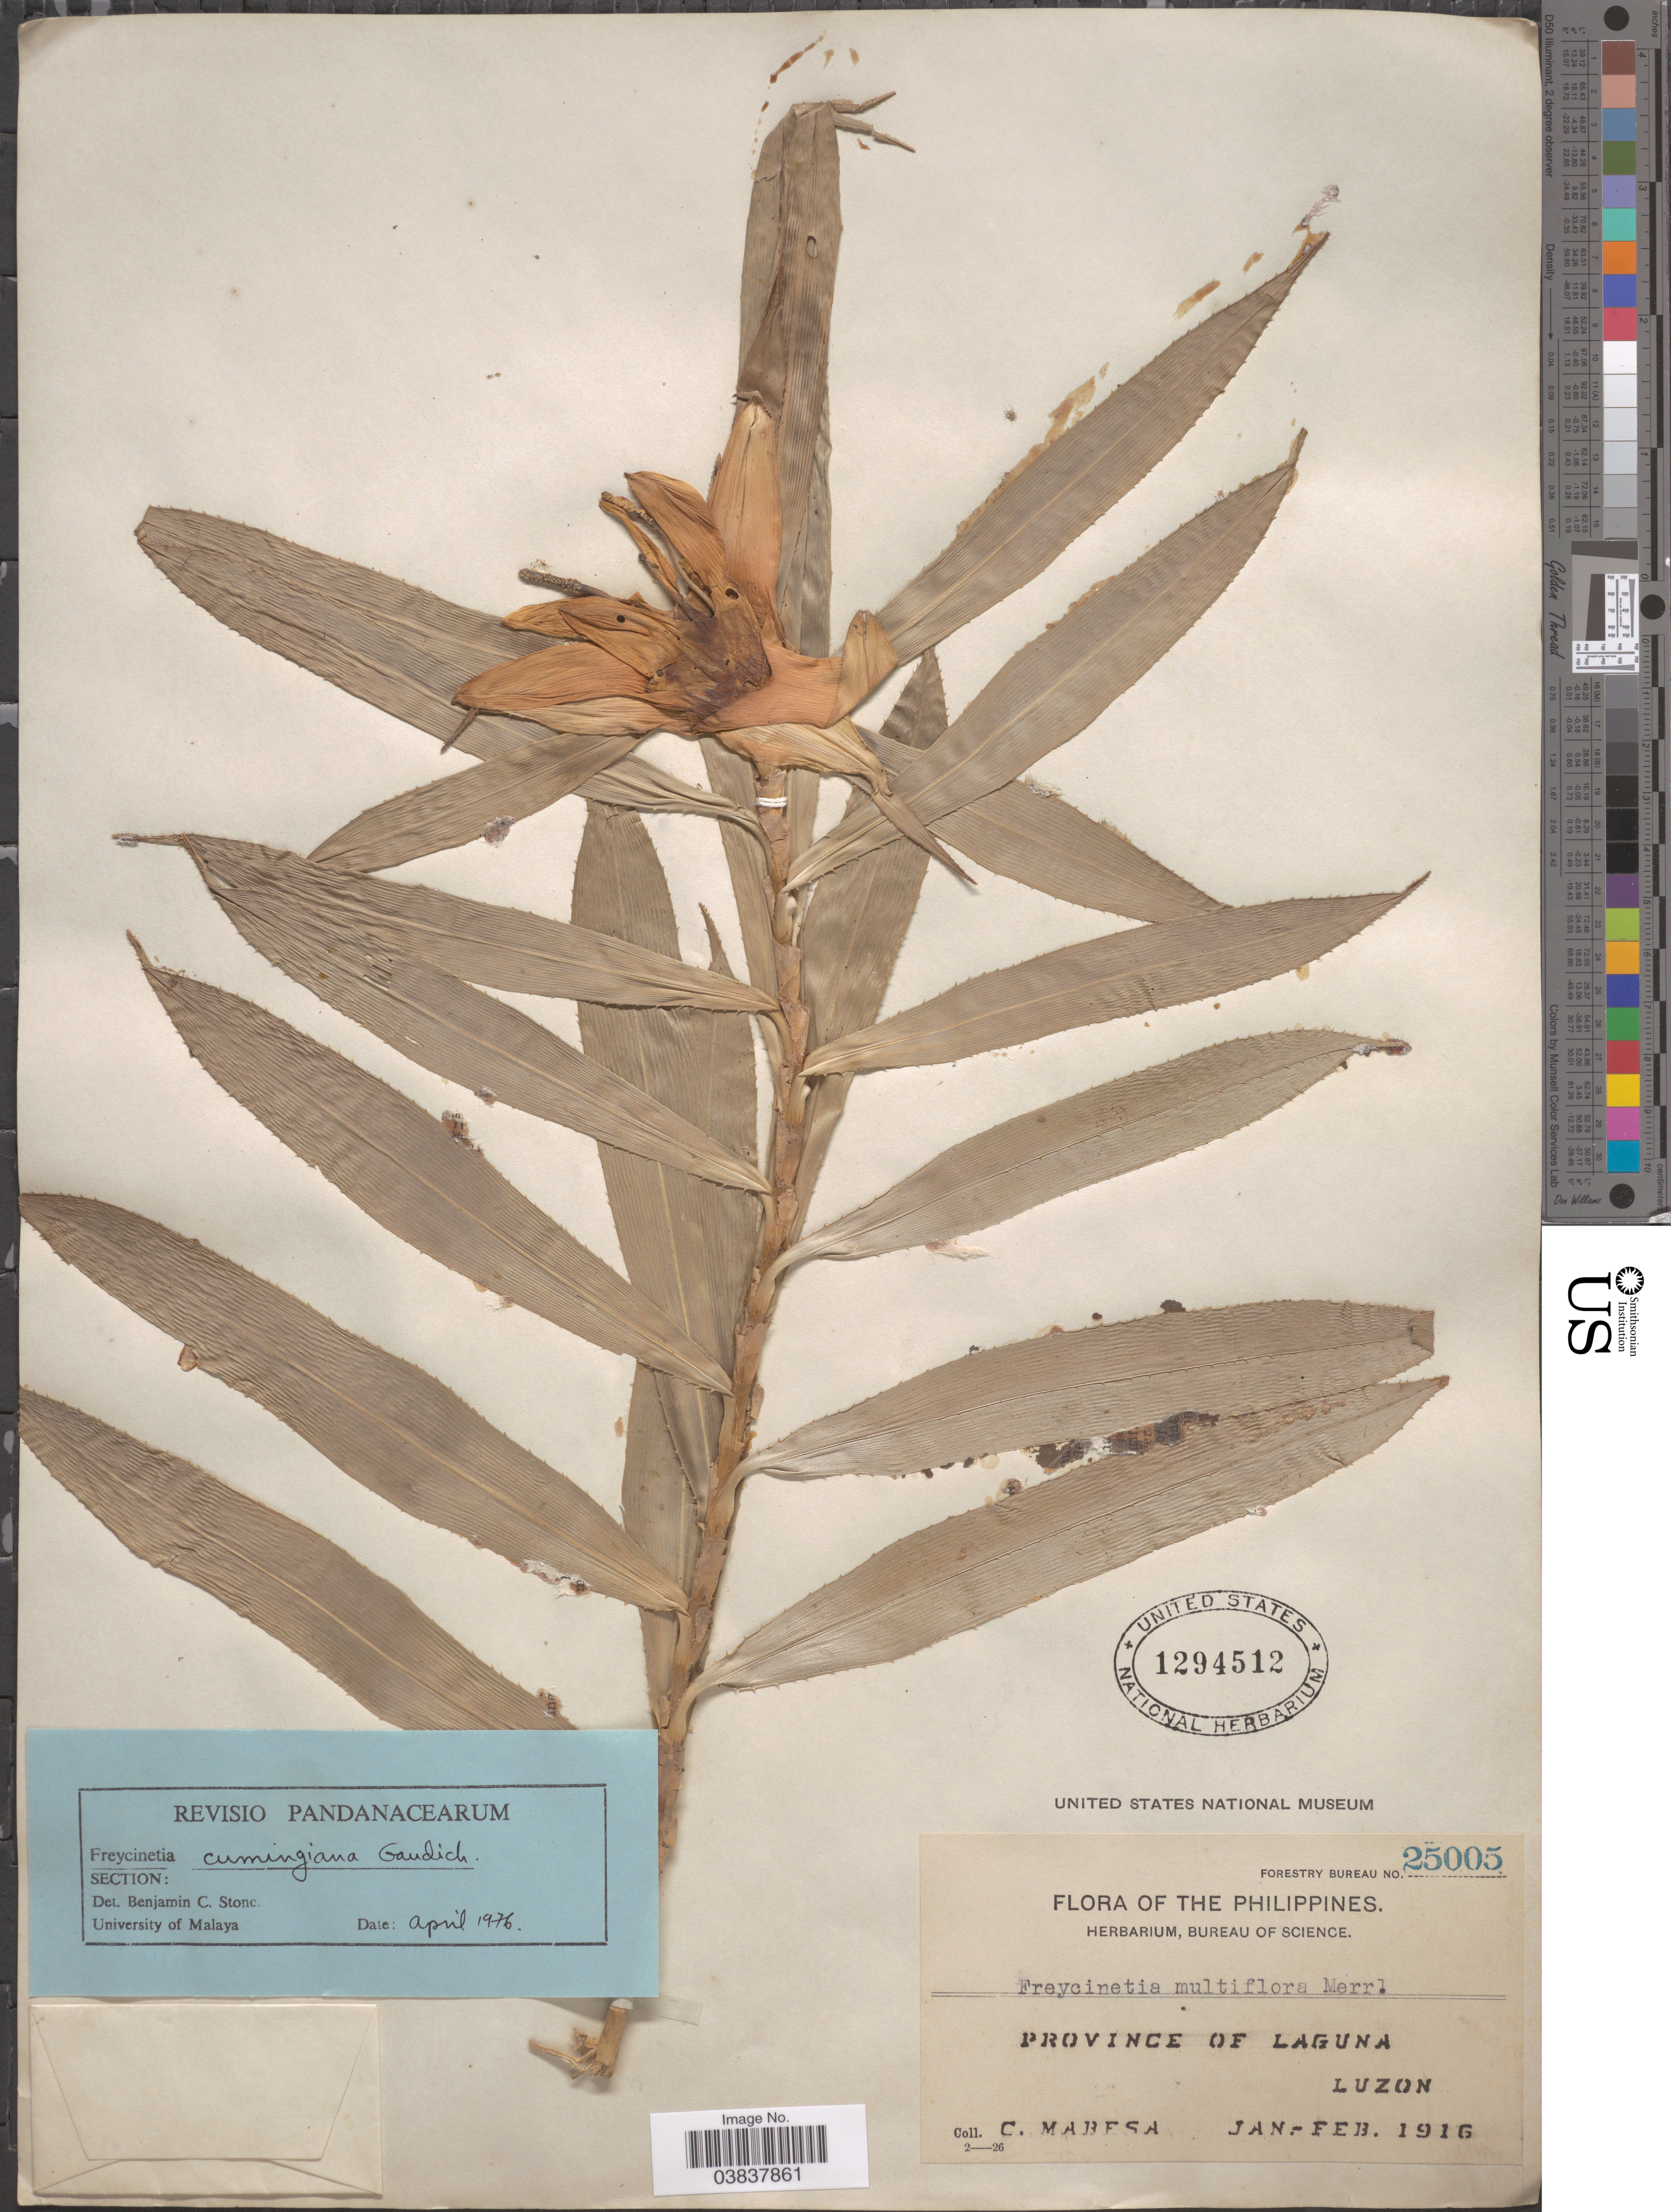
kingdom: Plantae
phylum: Tracheophyta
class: Liliopsida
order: Pandanales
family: Pandanaceae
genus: Freycinetia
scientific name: Freycinetia cumingiana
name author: Gaudich.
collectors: C. Mabesa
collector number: Forestry Bureau 25005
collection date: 1916-01/1916-02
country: Philippines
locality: Province of Laguna. Luzon.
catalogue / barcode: US 1294512